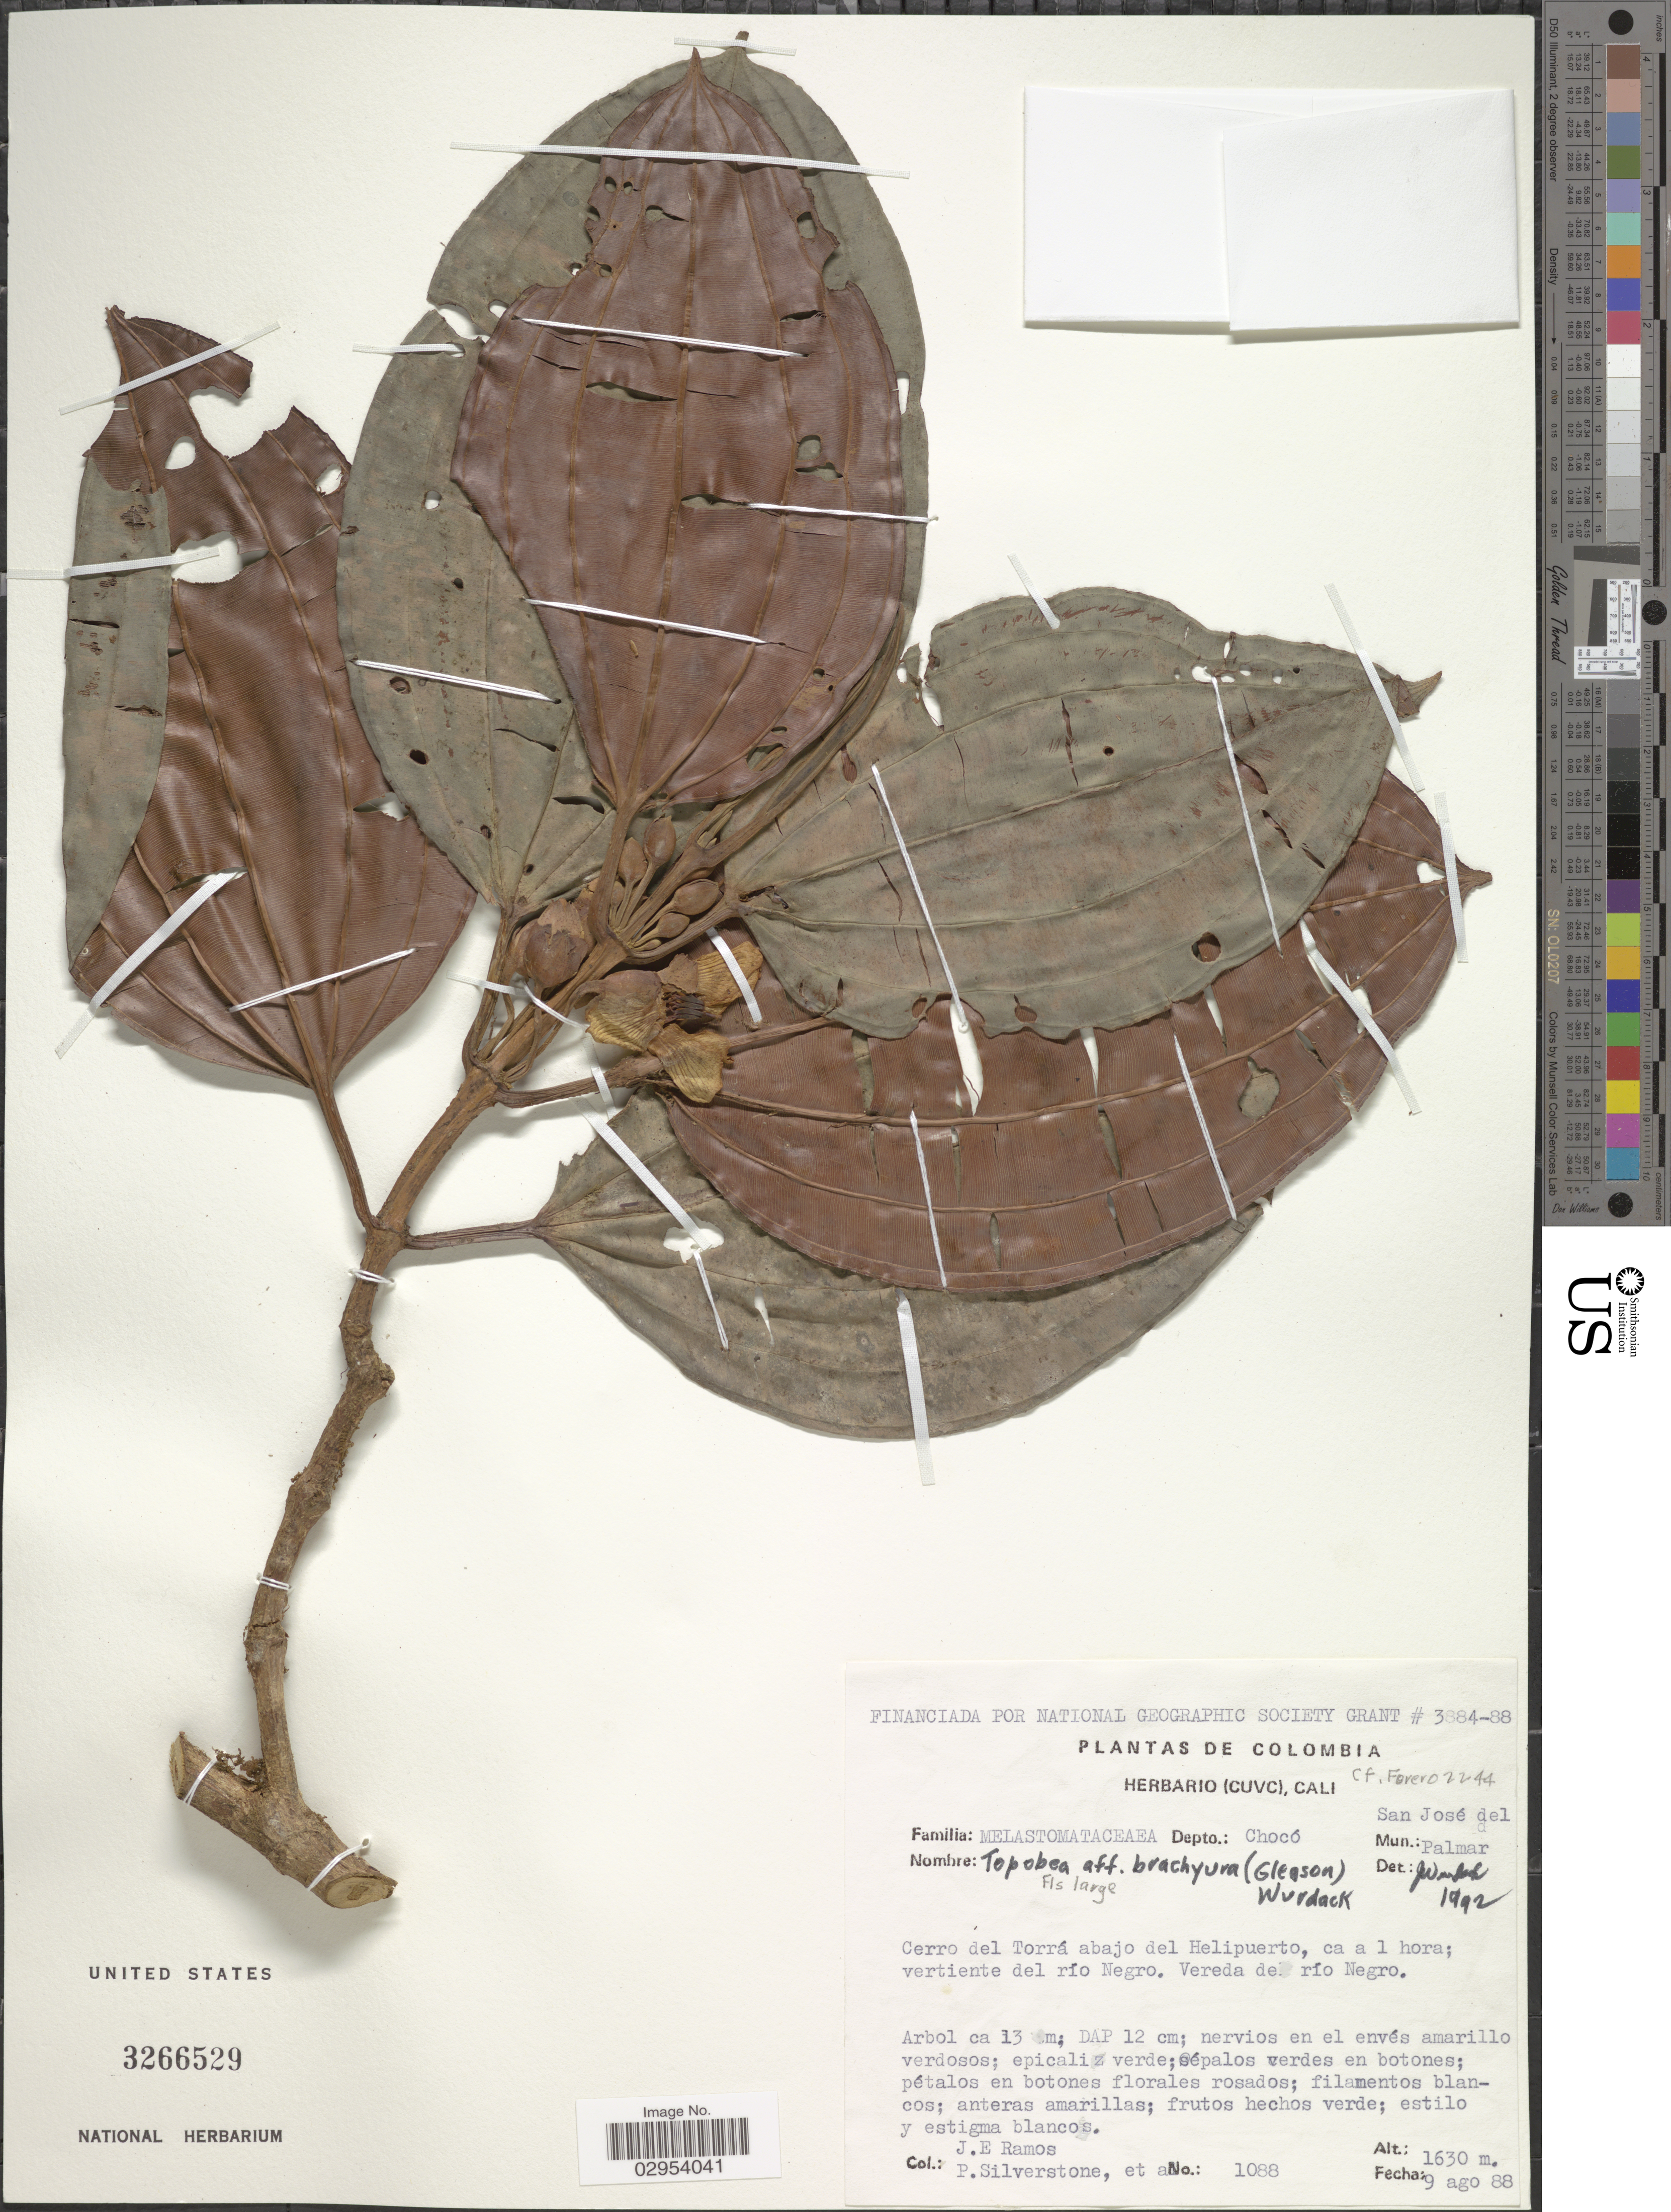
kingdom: Plantae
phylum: Tracheophyta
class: Magnoliopsida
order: Myrtales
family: Melastomataceae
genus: Topobea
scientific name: Topobea brachyura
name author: (Gleason) Wurdack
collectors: J. E. Ramos, P. Silverstone & et al.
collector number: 1088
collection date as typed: Transcribed d/m/y: 9/8/88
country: Colombia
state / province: Chocó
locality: Depto.: Chocó. Mun.: San José del Palmar. Cerro del Torrá abajo del Helipuerto, ca a 1 hora; vertiente del río Negro. Vereda de río Negro.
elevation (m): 1630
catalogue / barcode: US 3266529